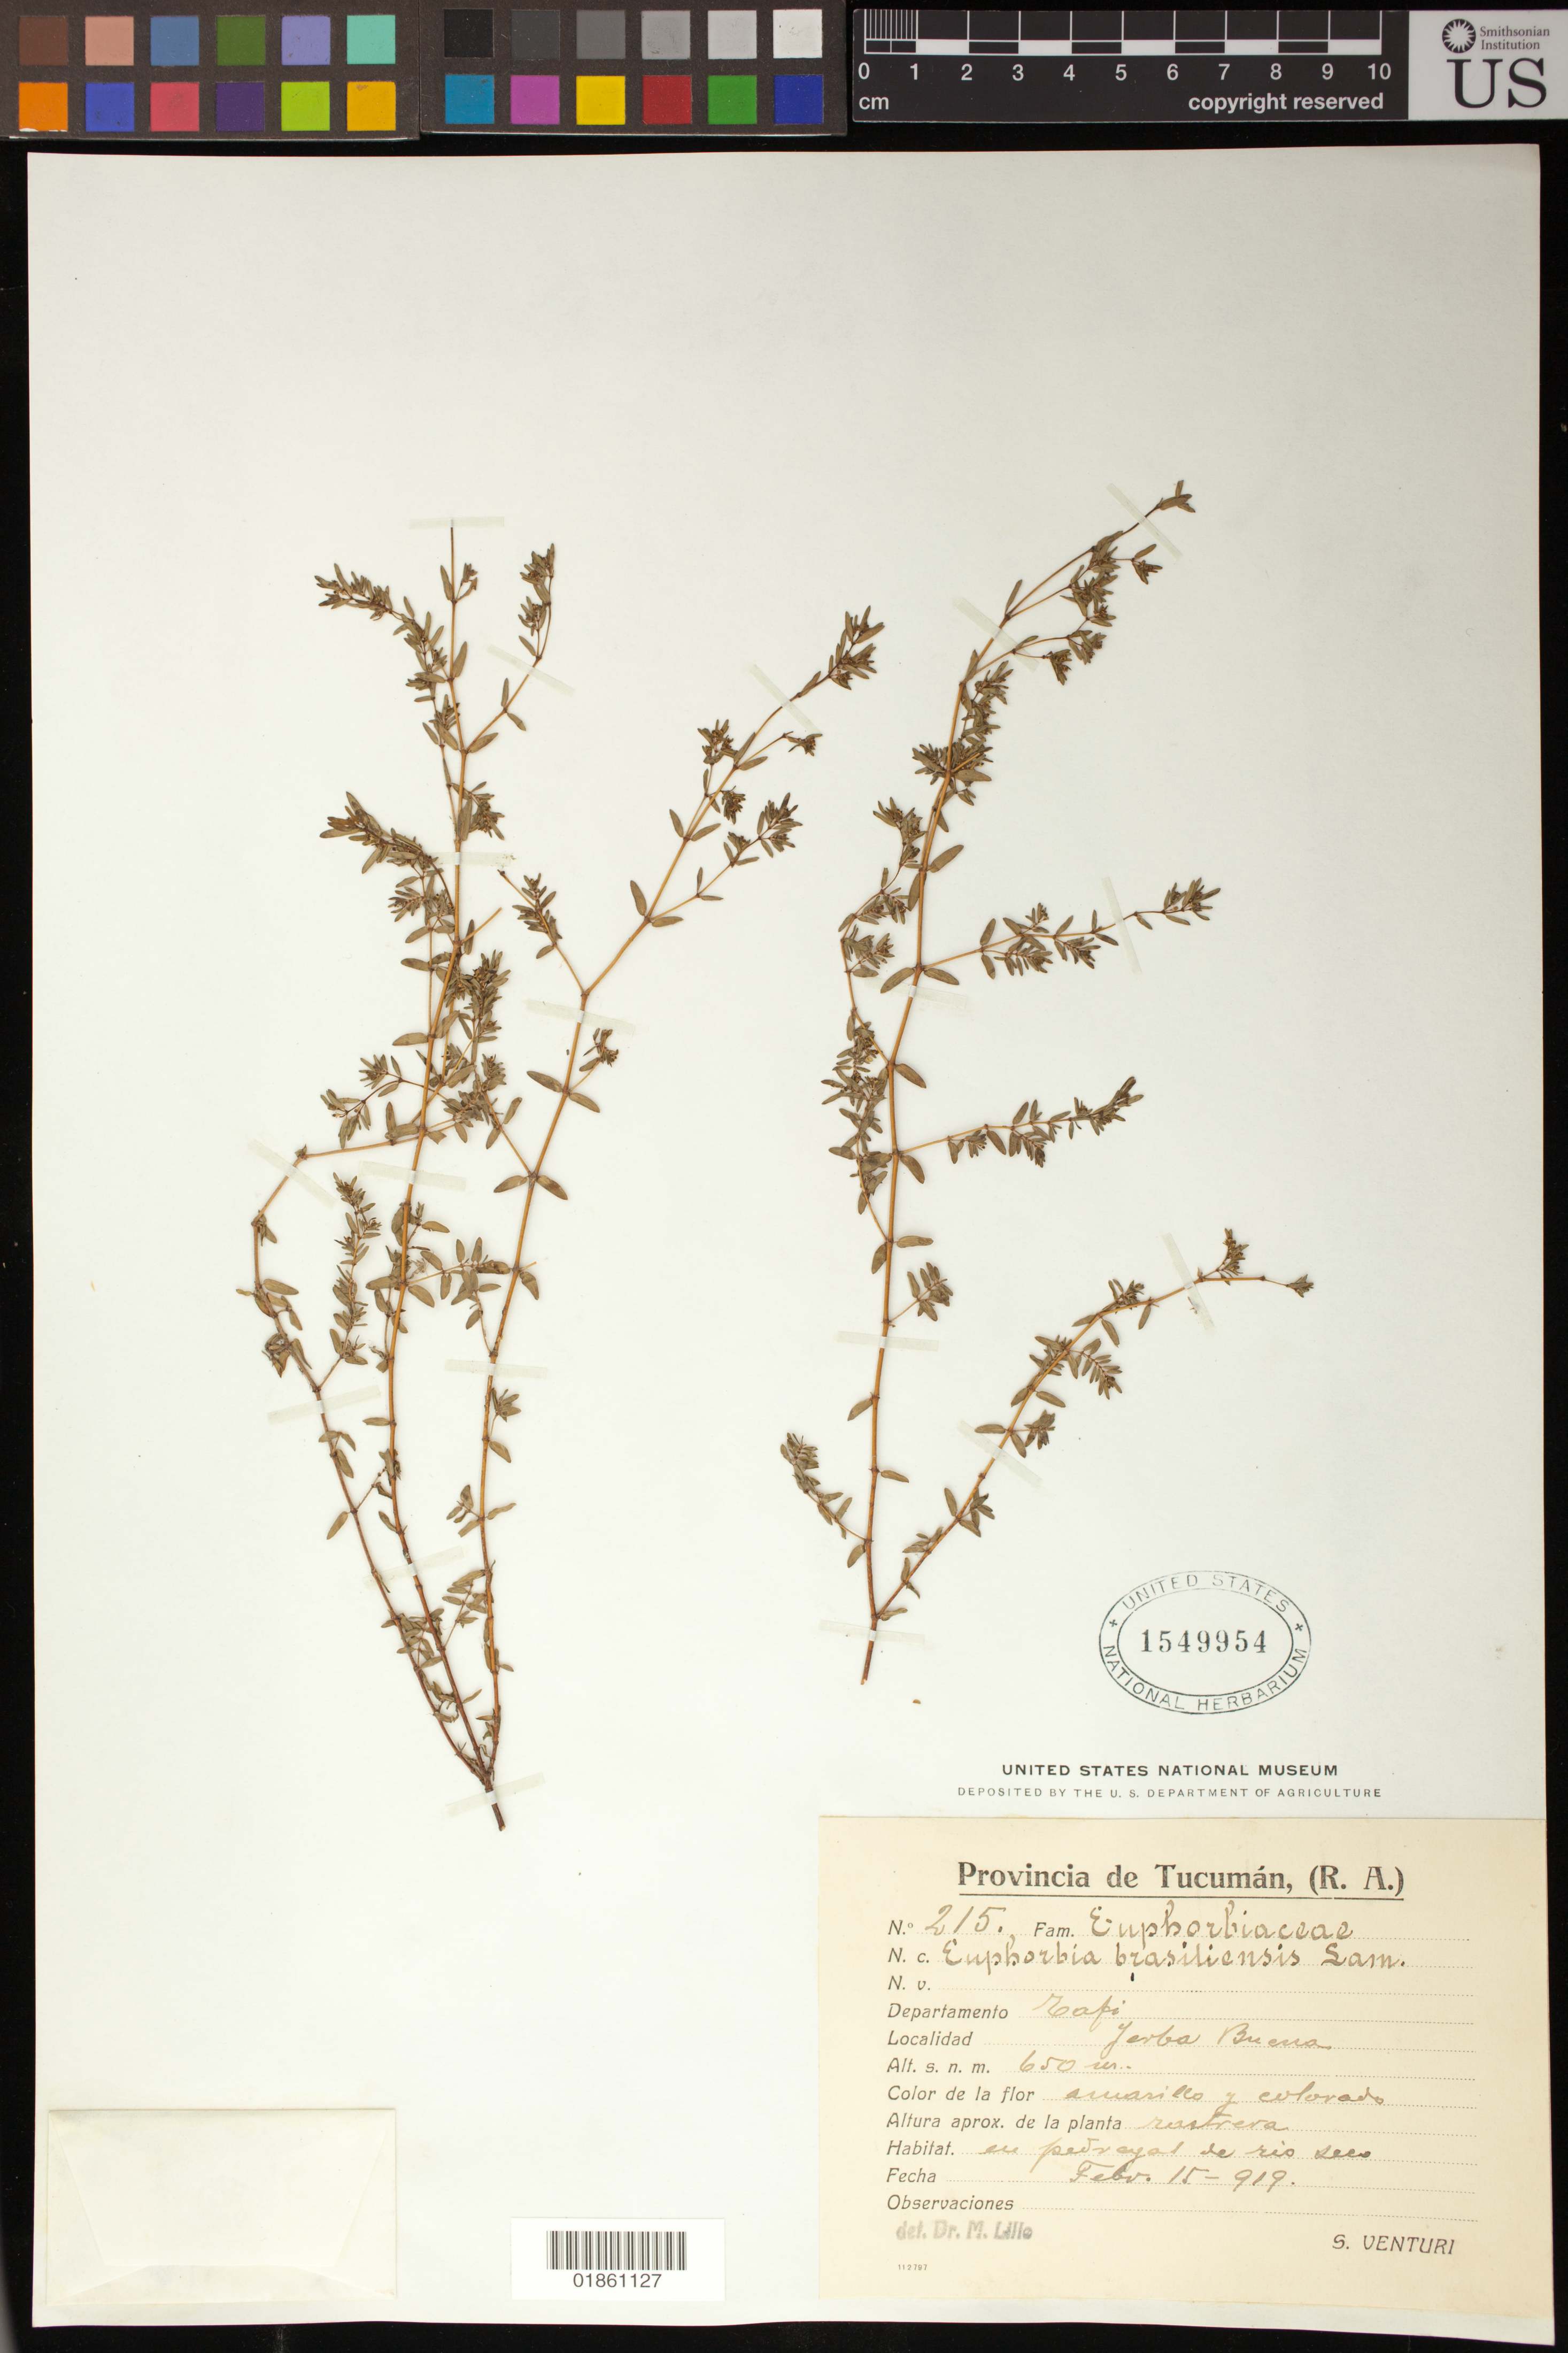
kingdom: Plantae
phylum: Tracheophyta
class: Magnoliopsida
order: Malpighiales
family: Euphorbiaceae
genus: Euphorbia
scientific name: Euphorbia hyssopifolia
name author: L.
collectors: S. Venturi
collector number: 215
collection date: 1919-02-15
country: Argentina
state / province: Tucuman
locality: Departmento Tafi; Localidad Yerba Buena;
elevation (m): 650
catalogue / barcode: US 1549954